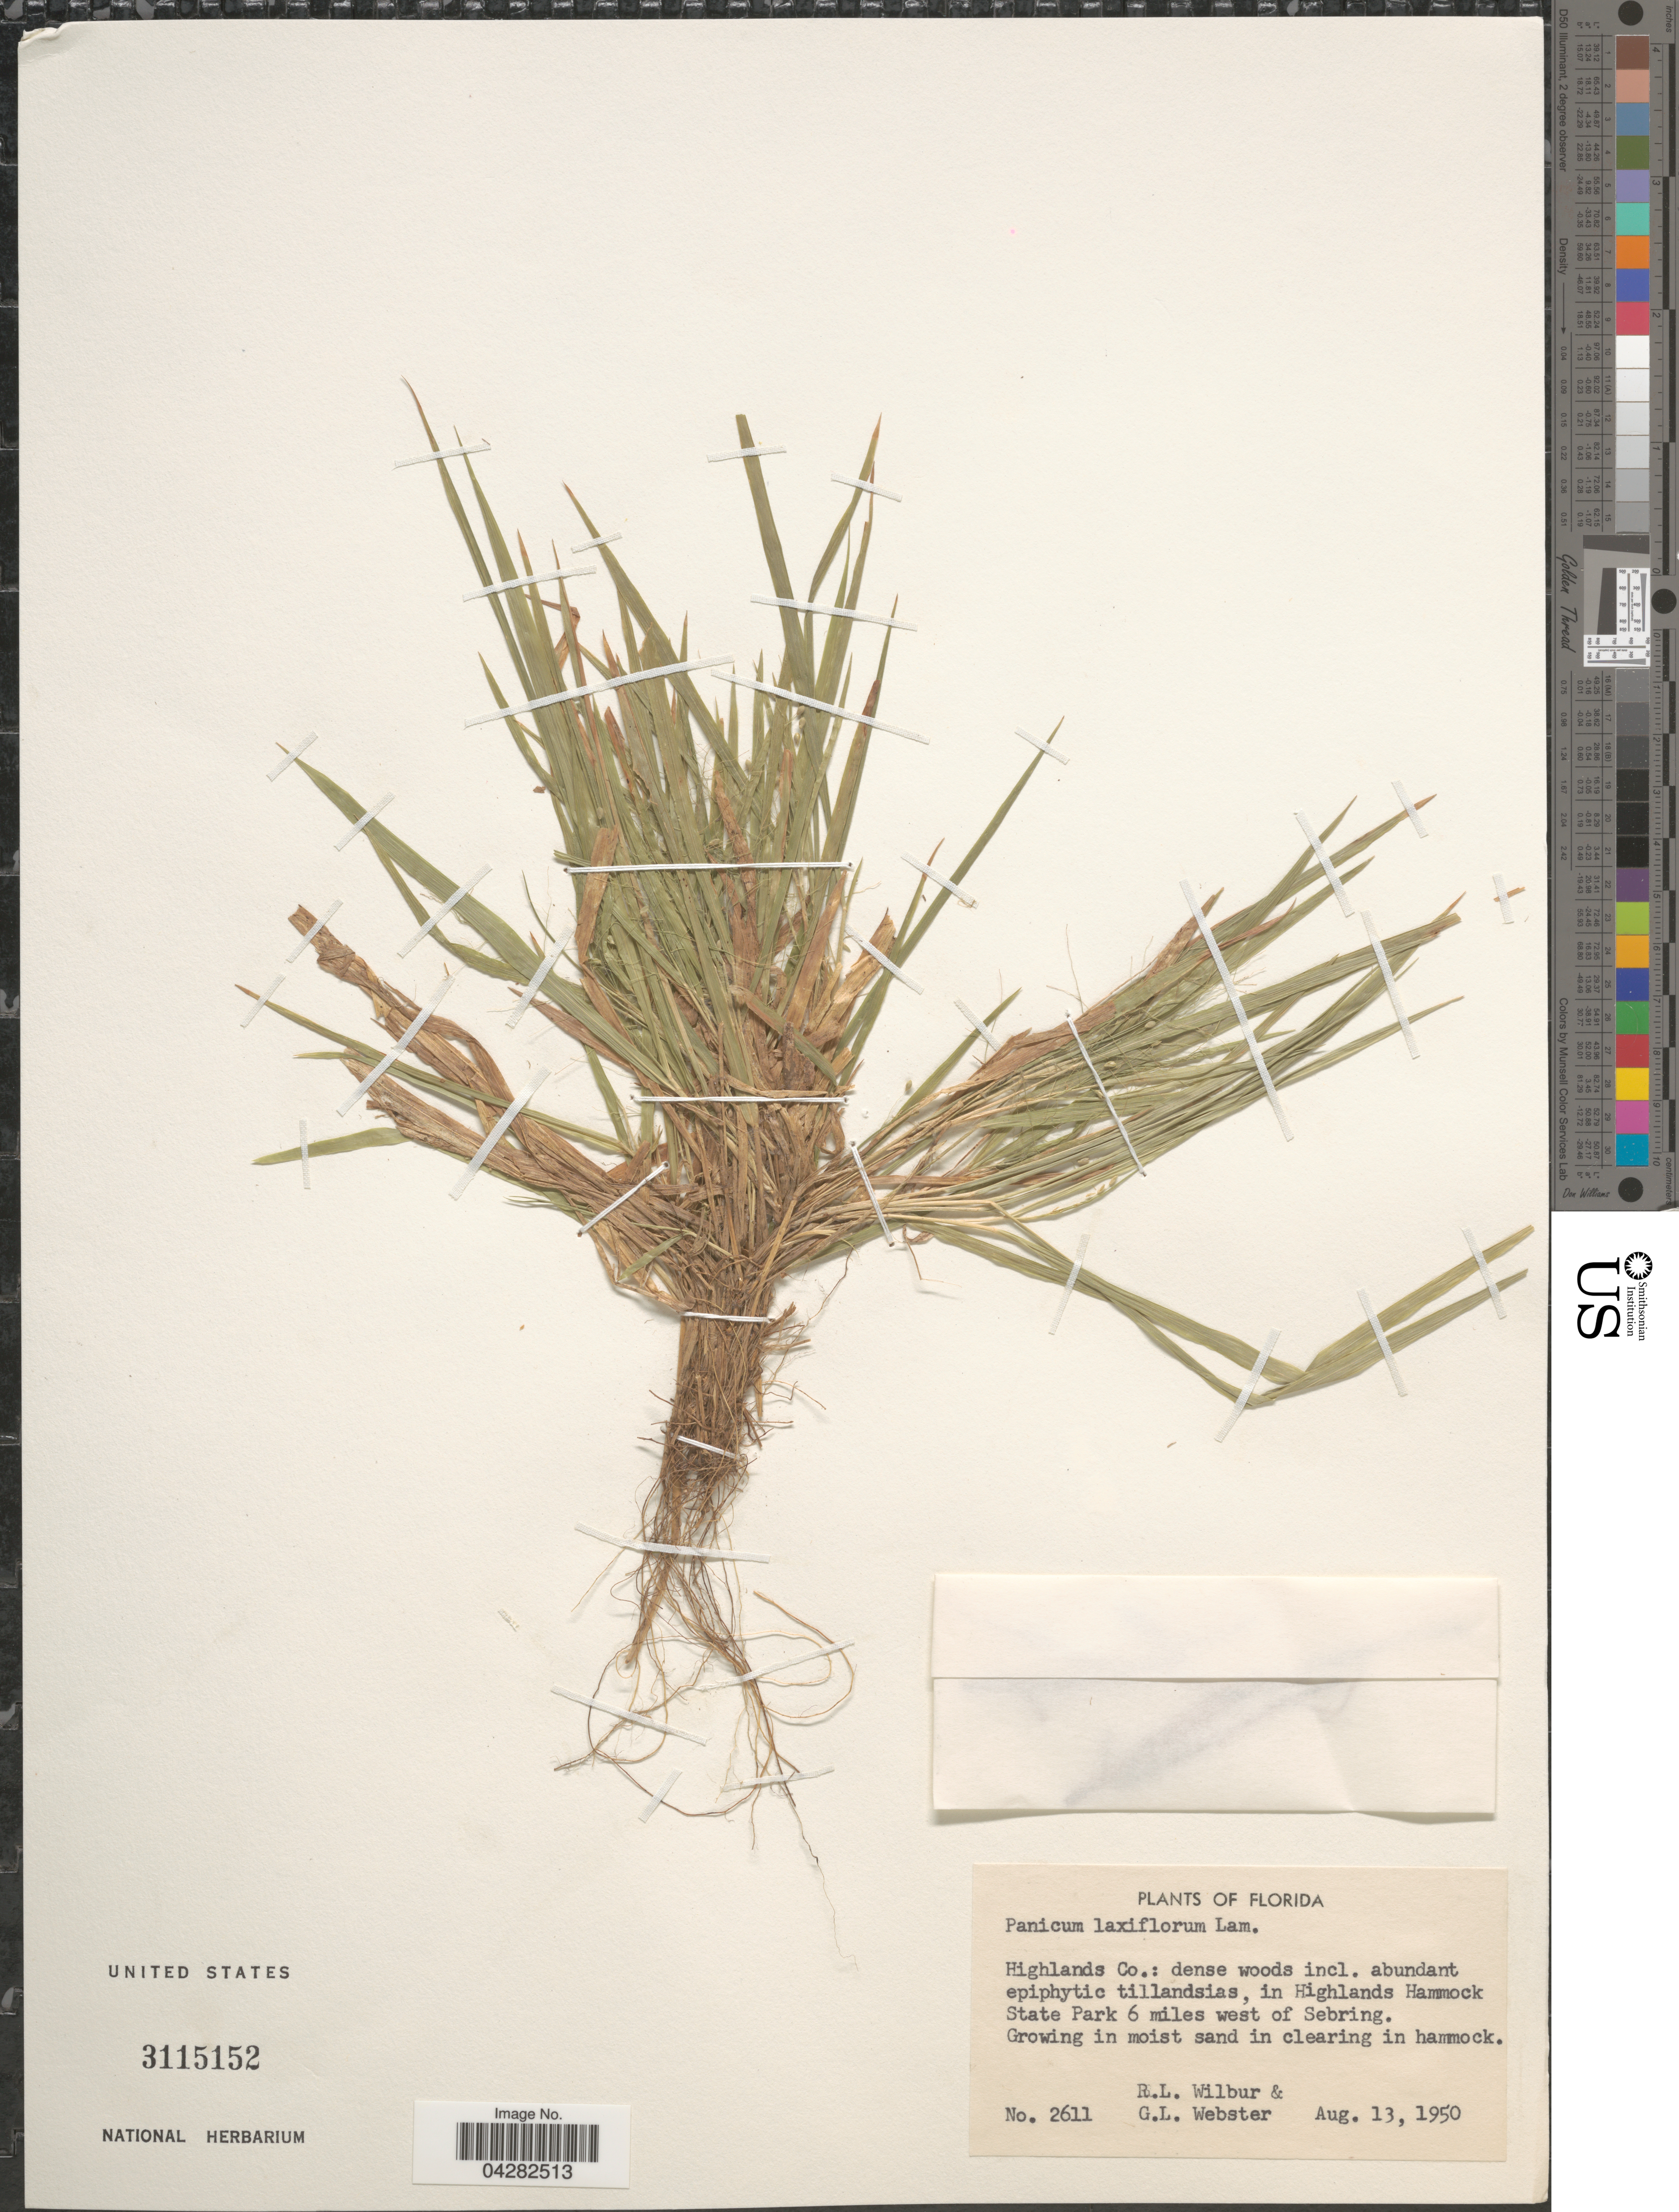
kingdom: Plantae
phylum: Tracheophyta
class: Liliopsida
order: Poales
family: Poaceae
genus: Dichanthelium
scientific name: Dichanthelium laxiflorum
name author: (Lam.) Gould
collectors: R. L. Wilbur & G. L. Webster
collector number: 2611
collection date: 1950-08-13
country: United States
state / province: Florida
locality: Highlands Co.: in Highlands Hammock State Park 6 miles west of Sebring.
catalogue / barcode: US 3115152